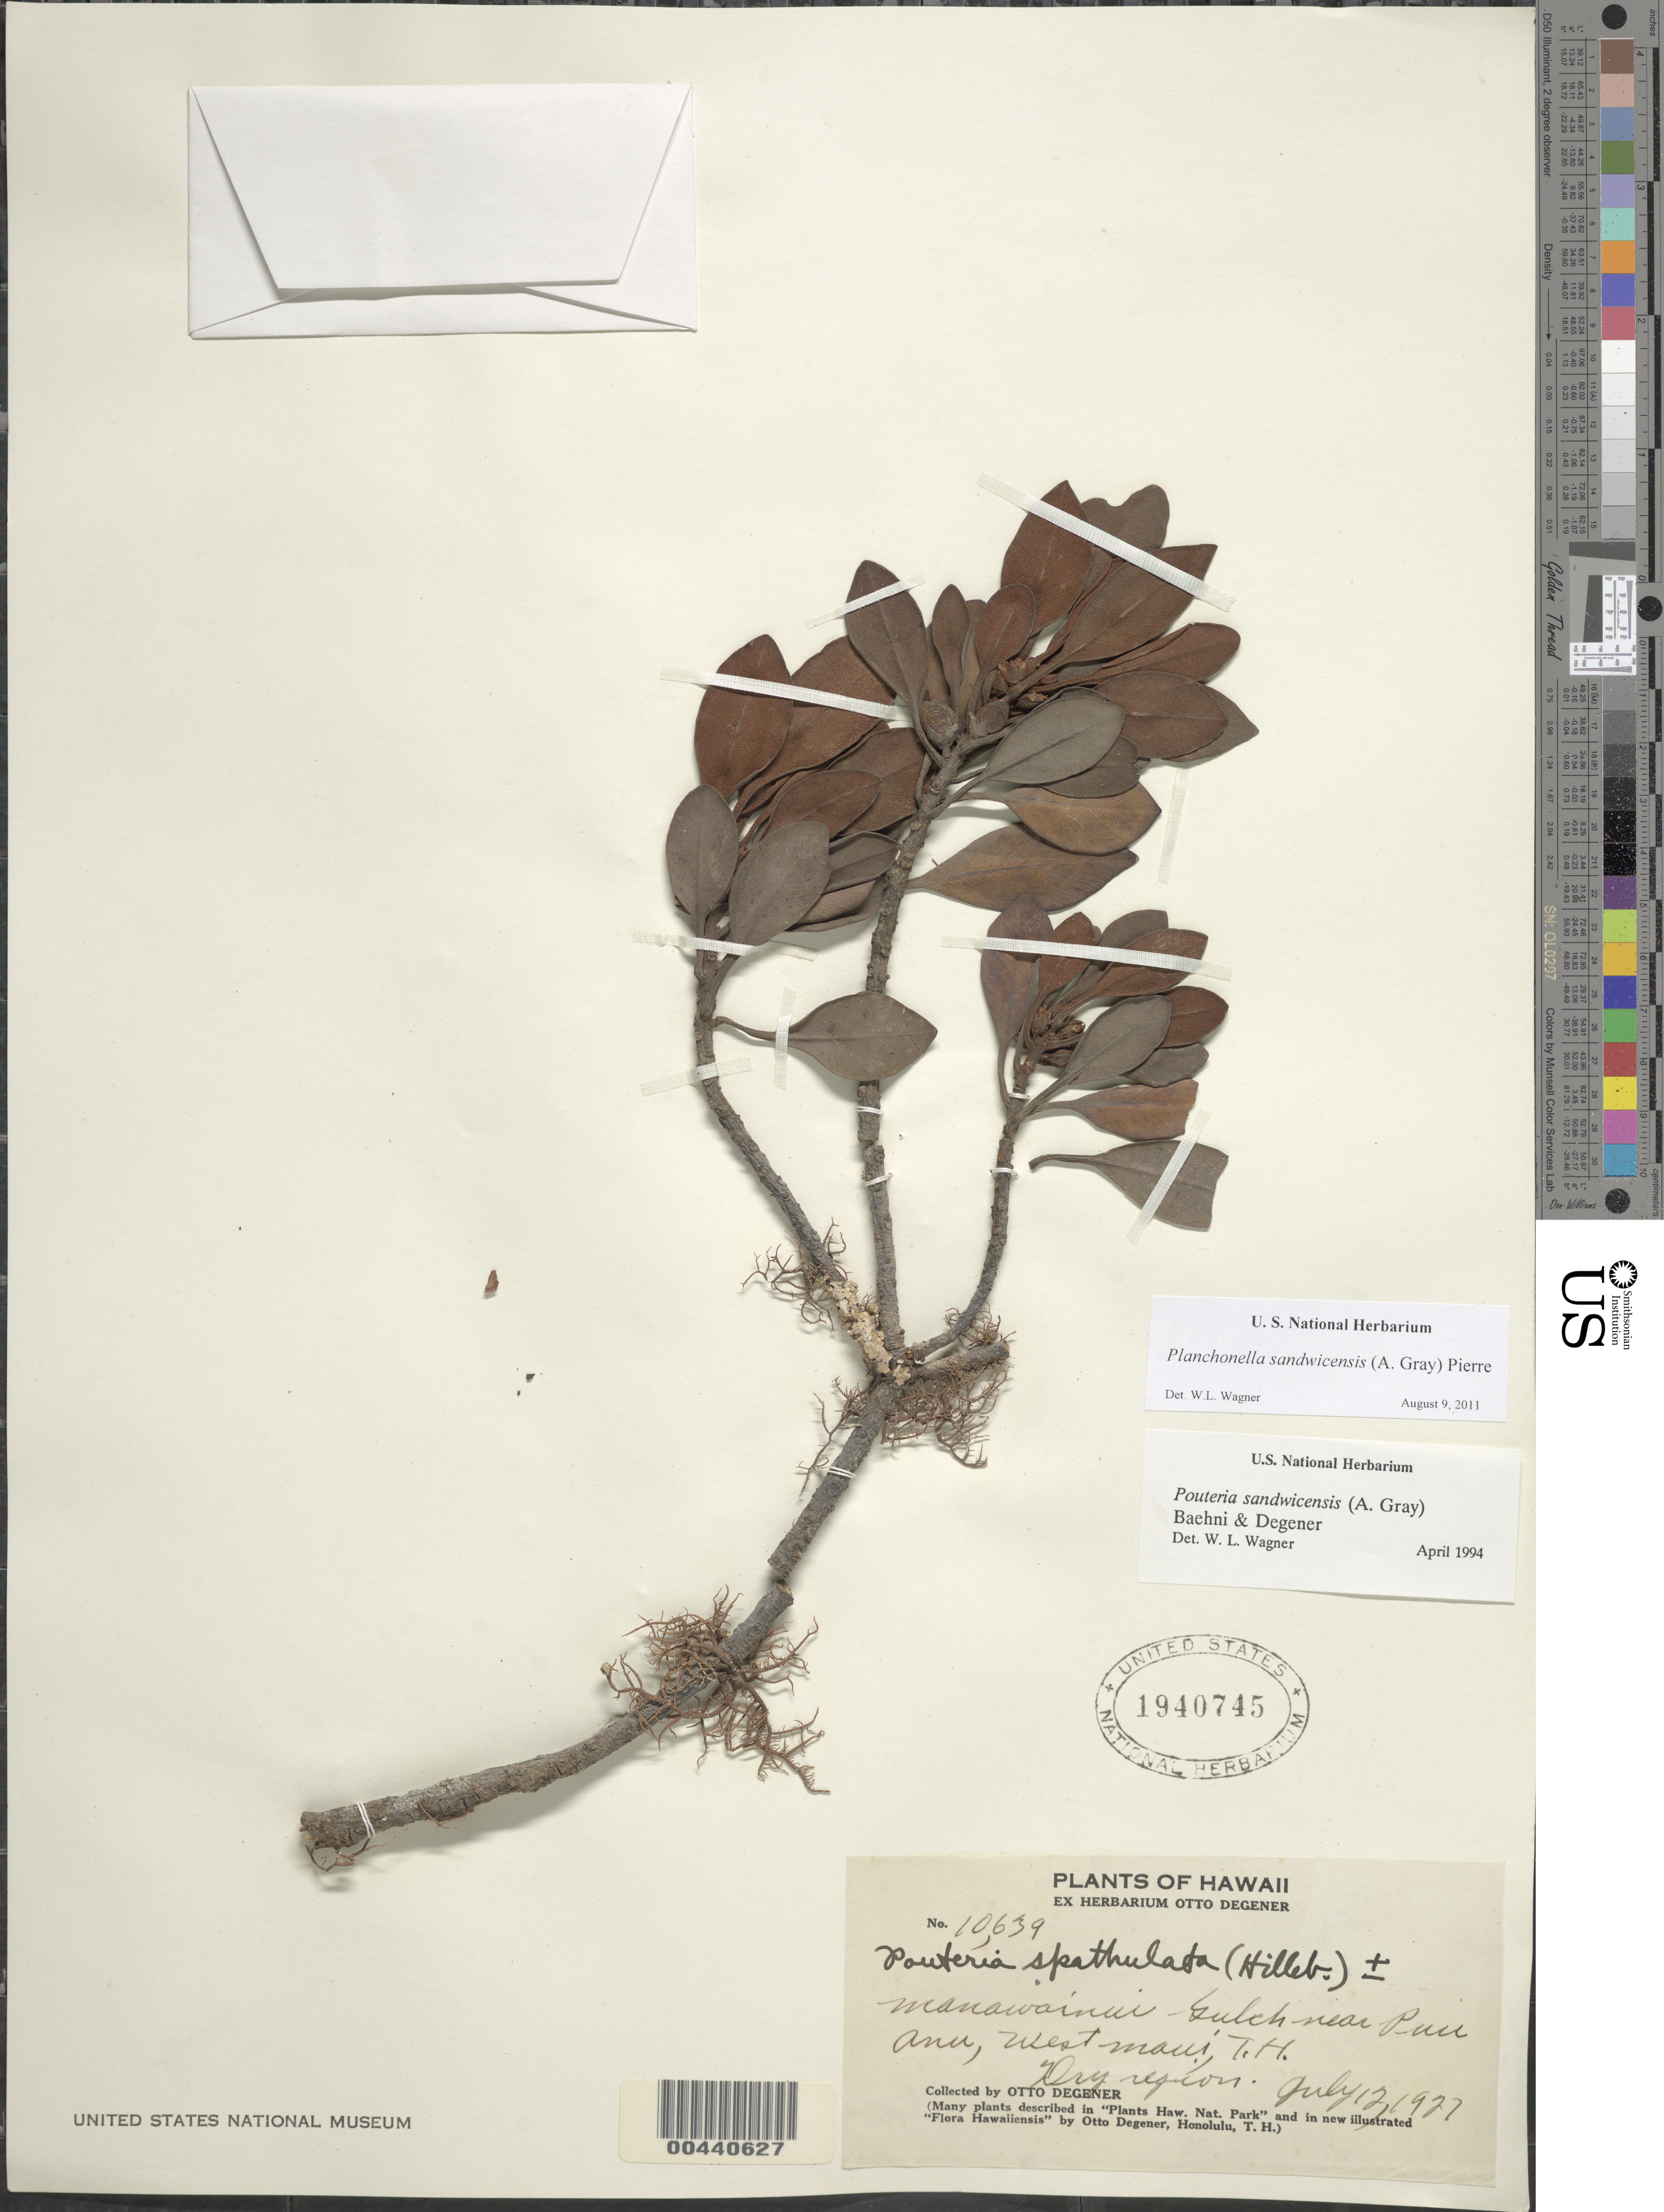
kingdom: Plantae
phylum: Tracheophyta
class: Magnoliopsida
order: Ericales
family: Sapotaceae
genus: Planchonella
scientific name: Planchonella spathulata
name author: (Hillebr.) Pierre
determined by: Wagner, W. L., (BOT), Smithsonian Institution - National Museum of Natural History (UNITED STATES)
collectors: O. Degener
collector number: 10639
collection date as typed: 12 Jul 1927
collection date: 1927-07-12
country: United States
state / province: Hawaii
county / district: Maui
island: Maui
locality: West Maui, Manawainui Gulch near Puu Anu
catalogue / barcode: US 1940745